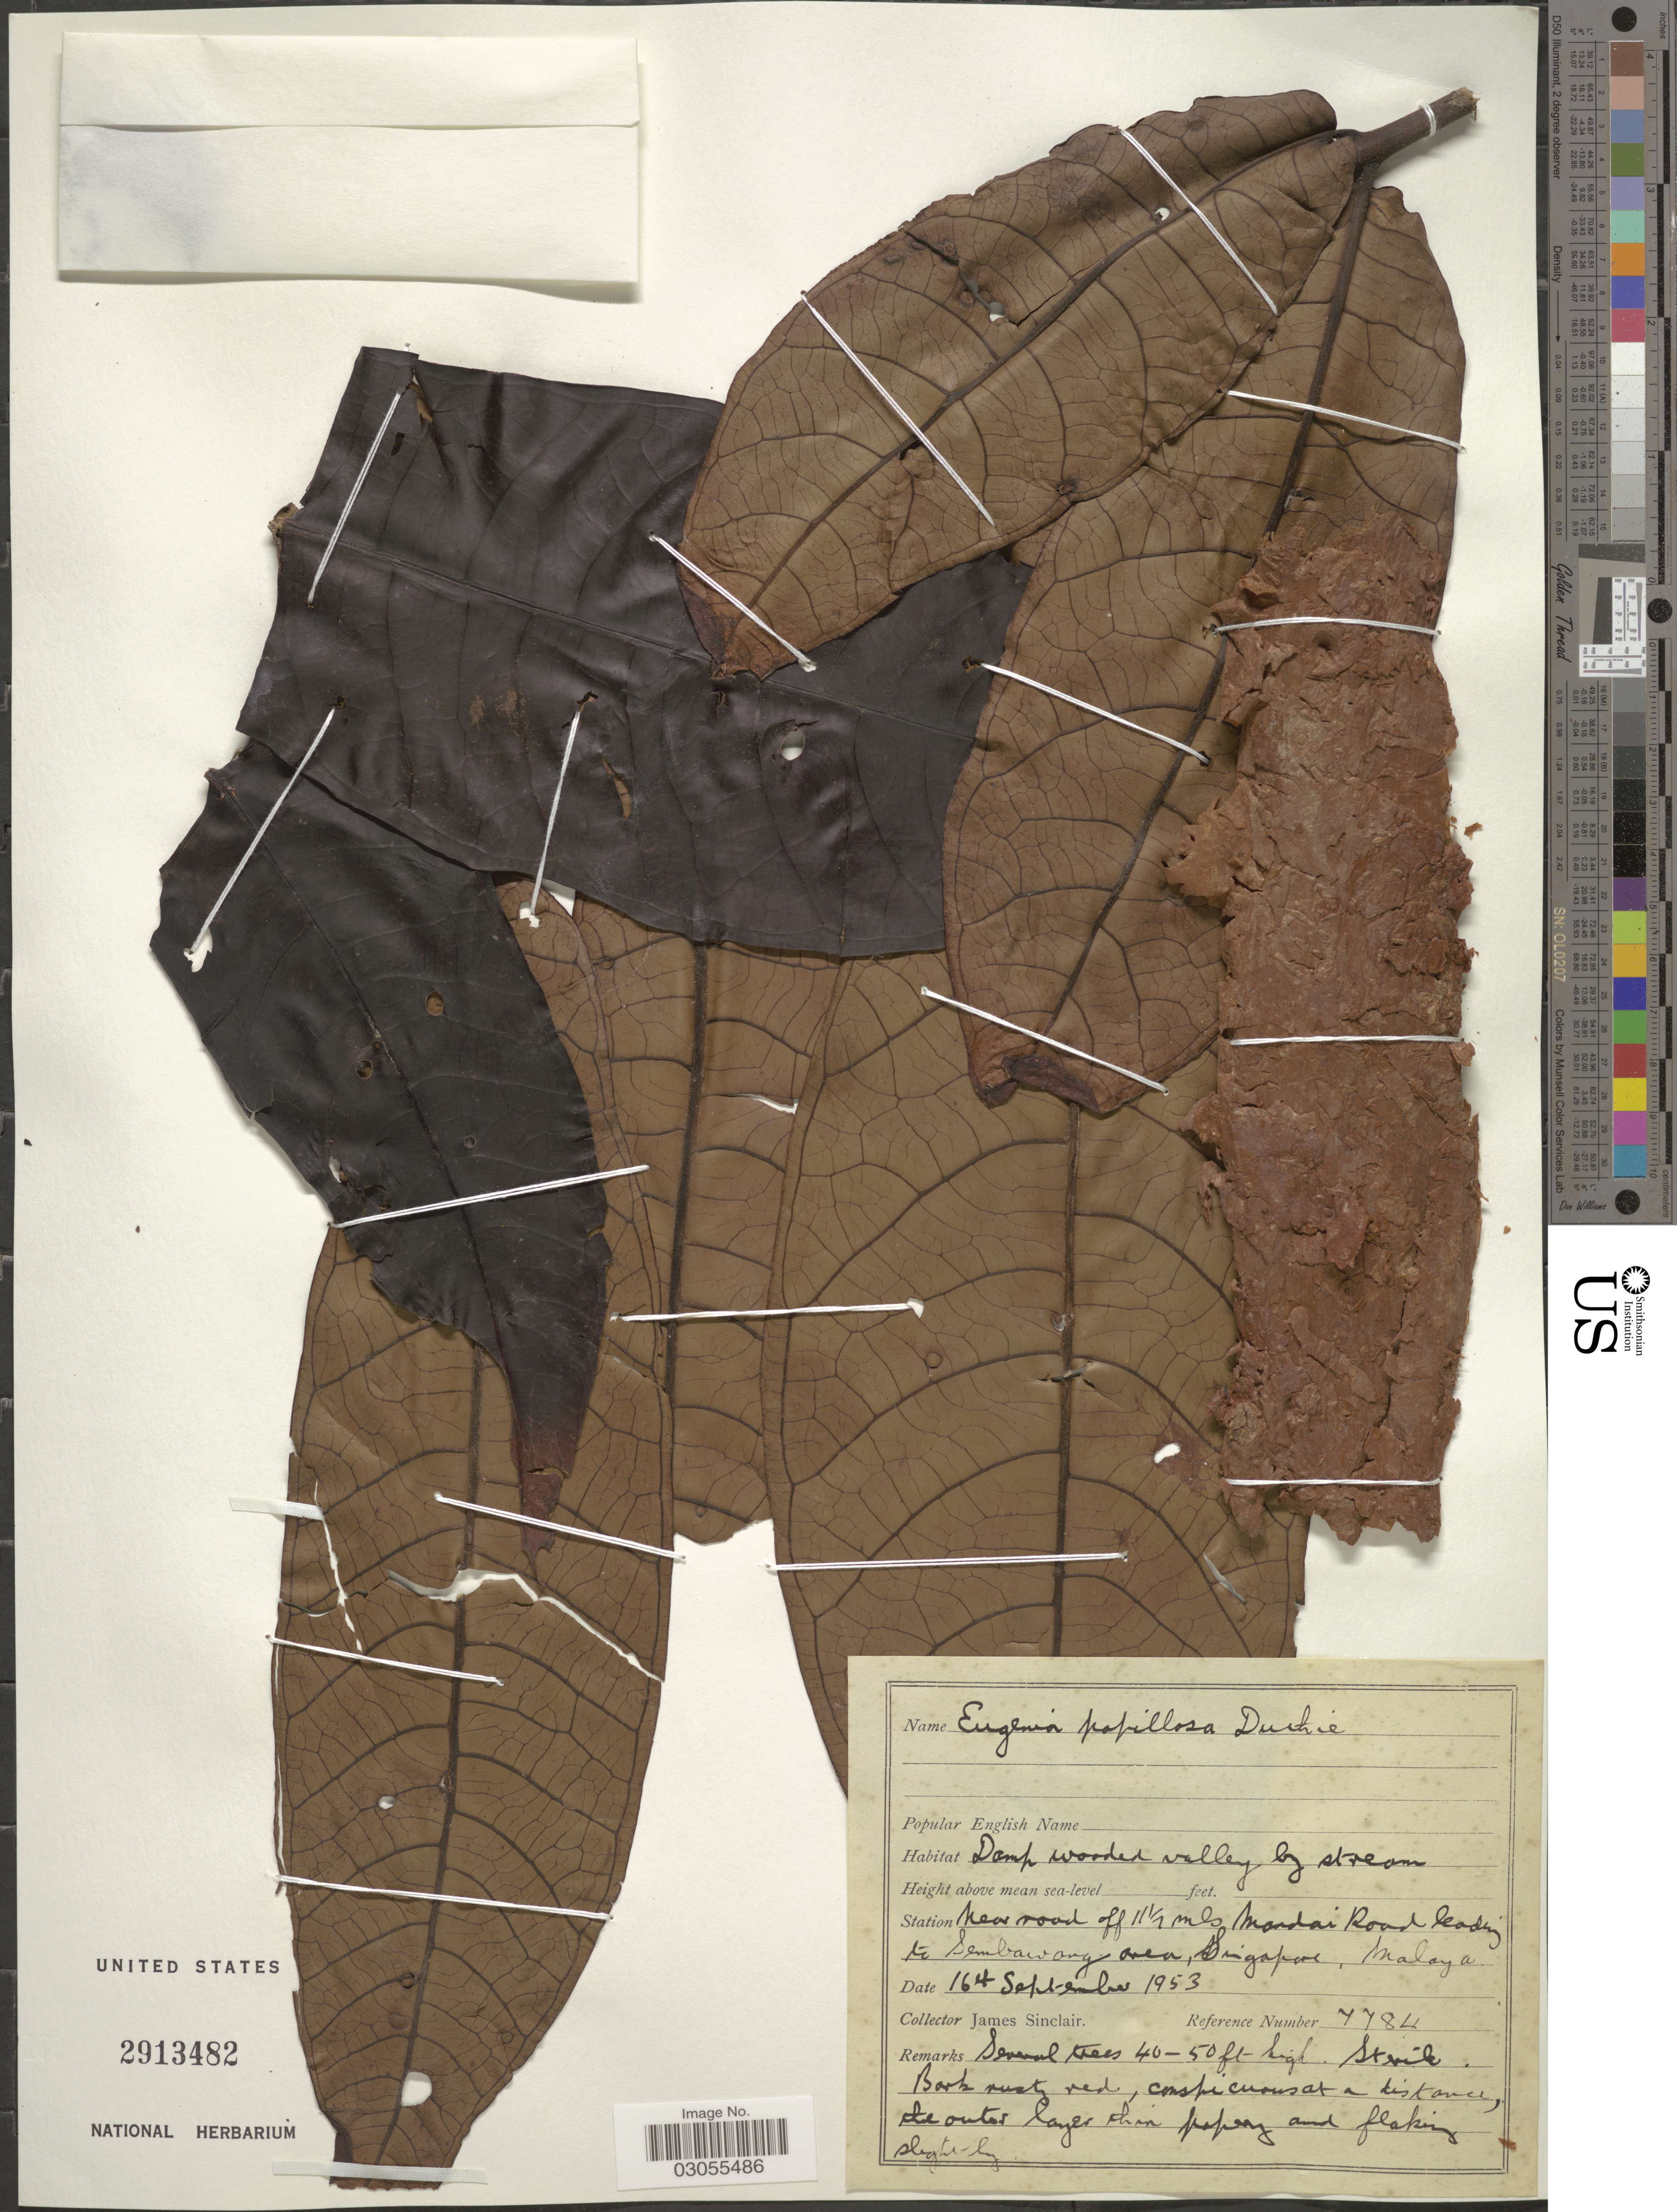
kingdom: Plantae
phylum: Tracheophyta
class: Magnoliopsida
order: Myrtales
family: Myrtaceae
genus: Syzygium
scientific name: Syzygium papillosum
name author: (Duthie) Merr. & L.M. Perry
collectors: J. Sinclair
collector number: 7784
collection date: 1953-09-16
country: Singapore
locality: Near road off 11½ mls Mandai Road leading to Sembawang area, Malaya.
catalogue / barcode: US 2913482